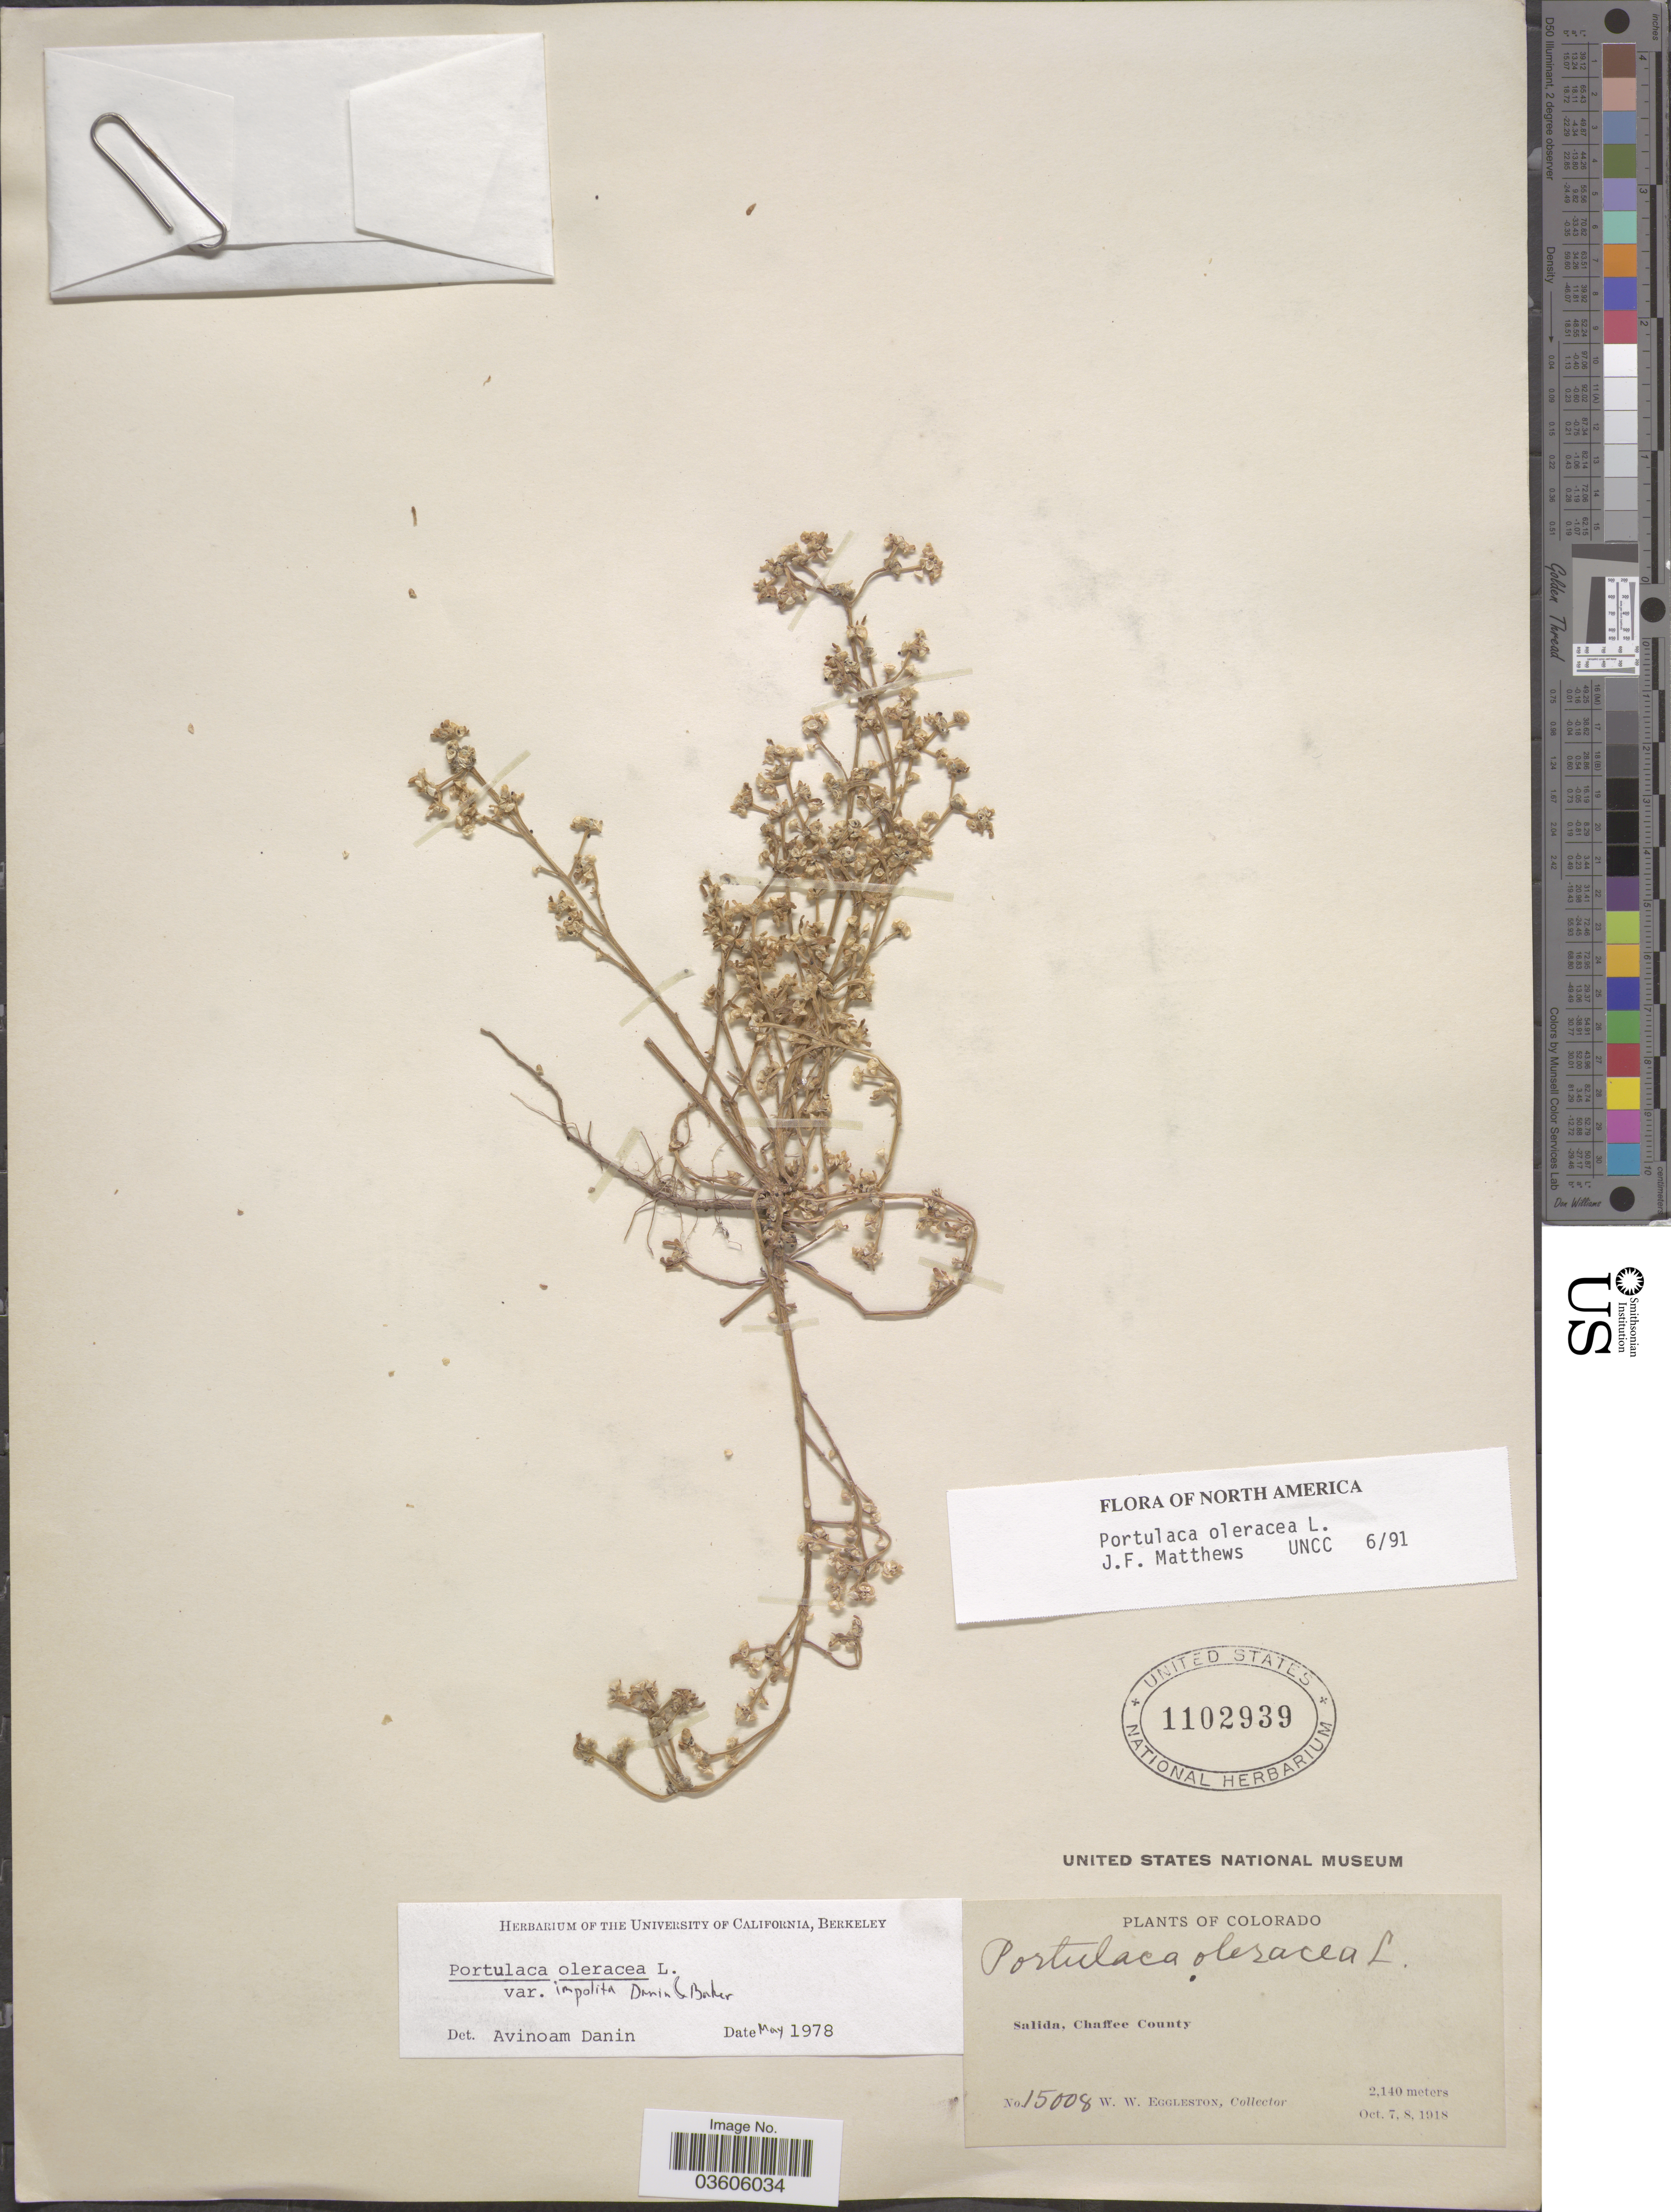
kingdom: Plantae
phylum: Tracheophyta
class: Magnoliopsida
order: Caryophyllales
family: Portulacaceae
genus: Portulaca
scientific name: Portulaca oleracea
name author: L.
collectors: W. W. Eggleston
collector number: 15008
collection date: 1918-10-07/1918-10-08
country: United States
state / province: Colorado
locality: Salida, Chaffee County.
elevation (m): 2140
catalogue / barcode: US 1102939